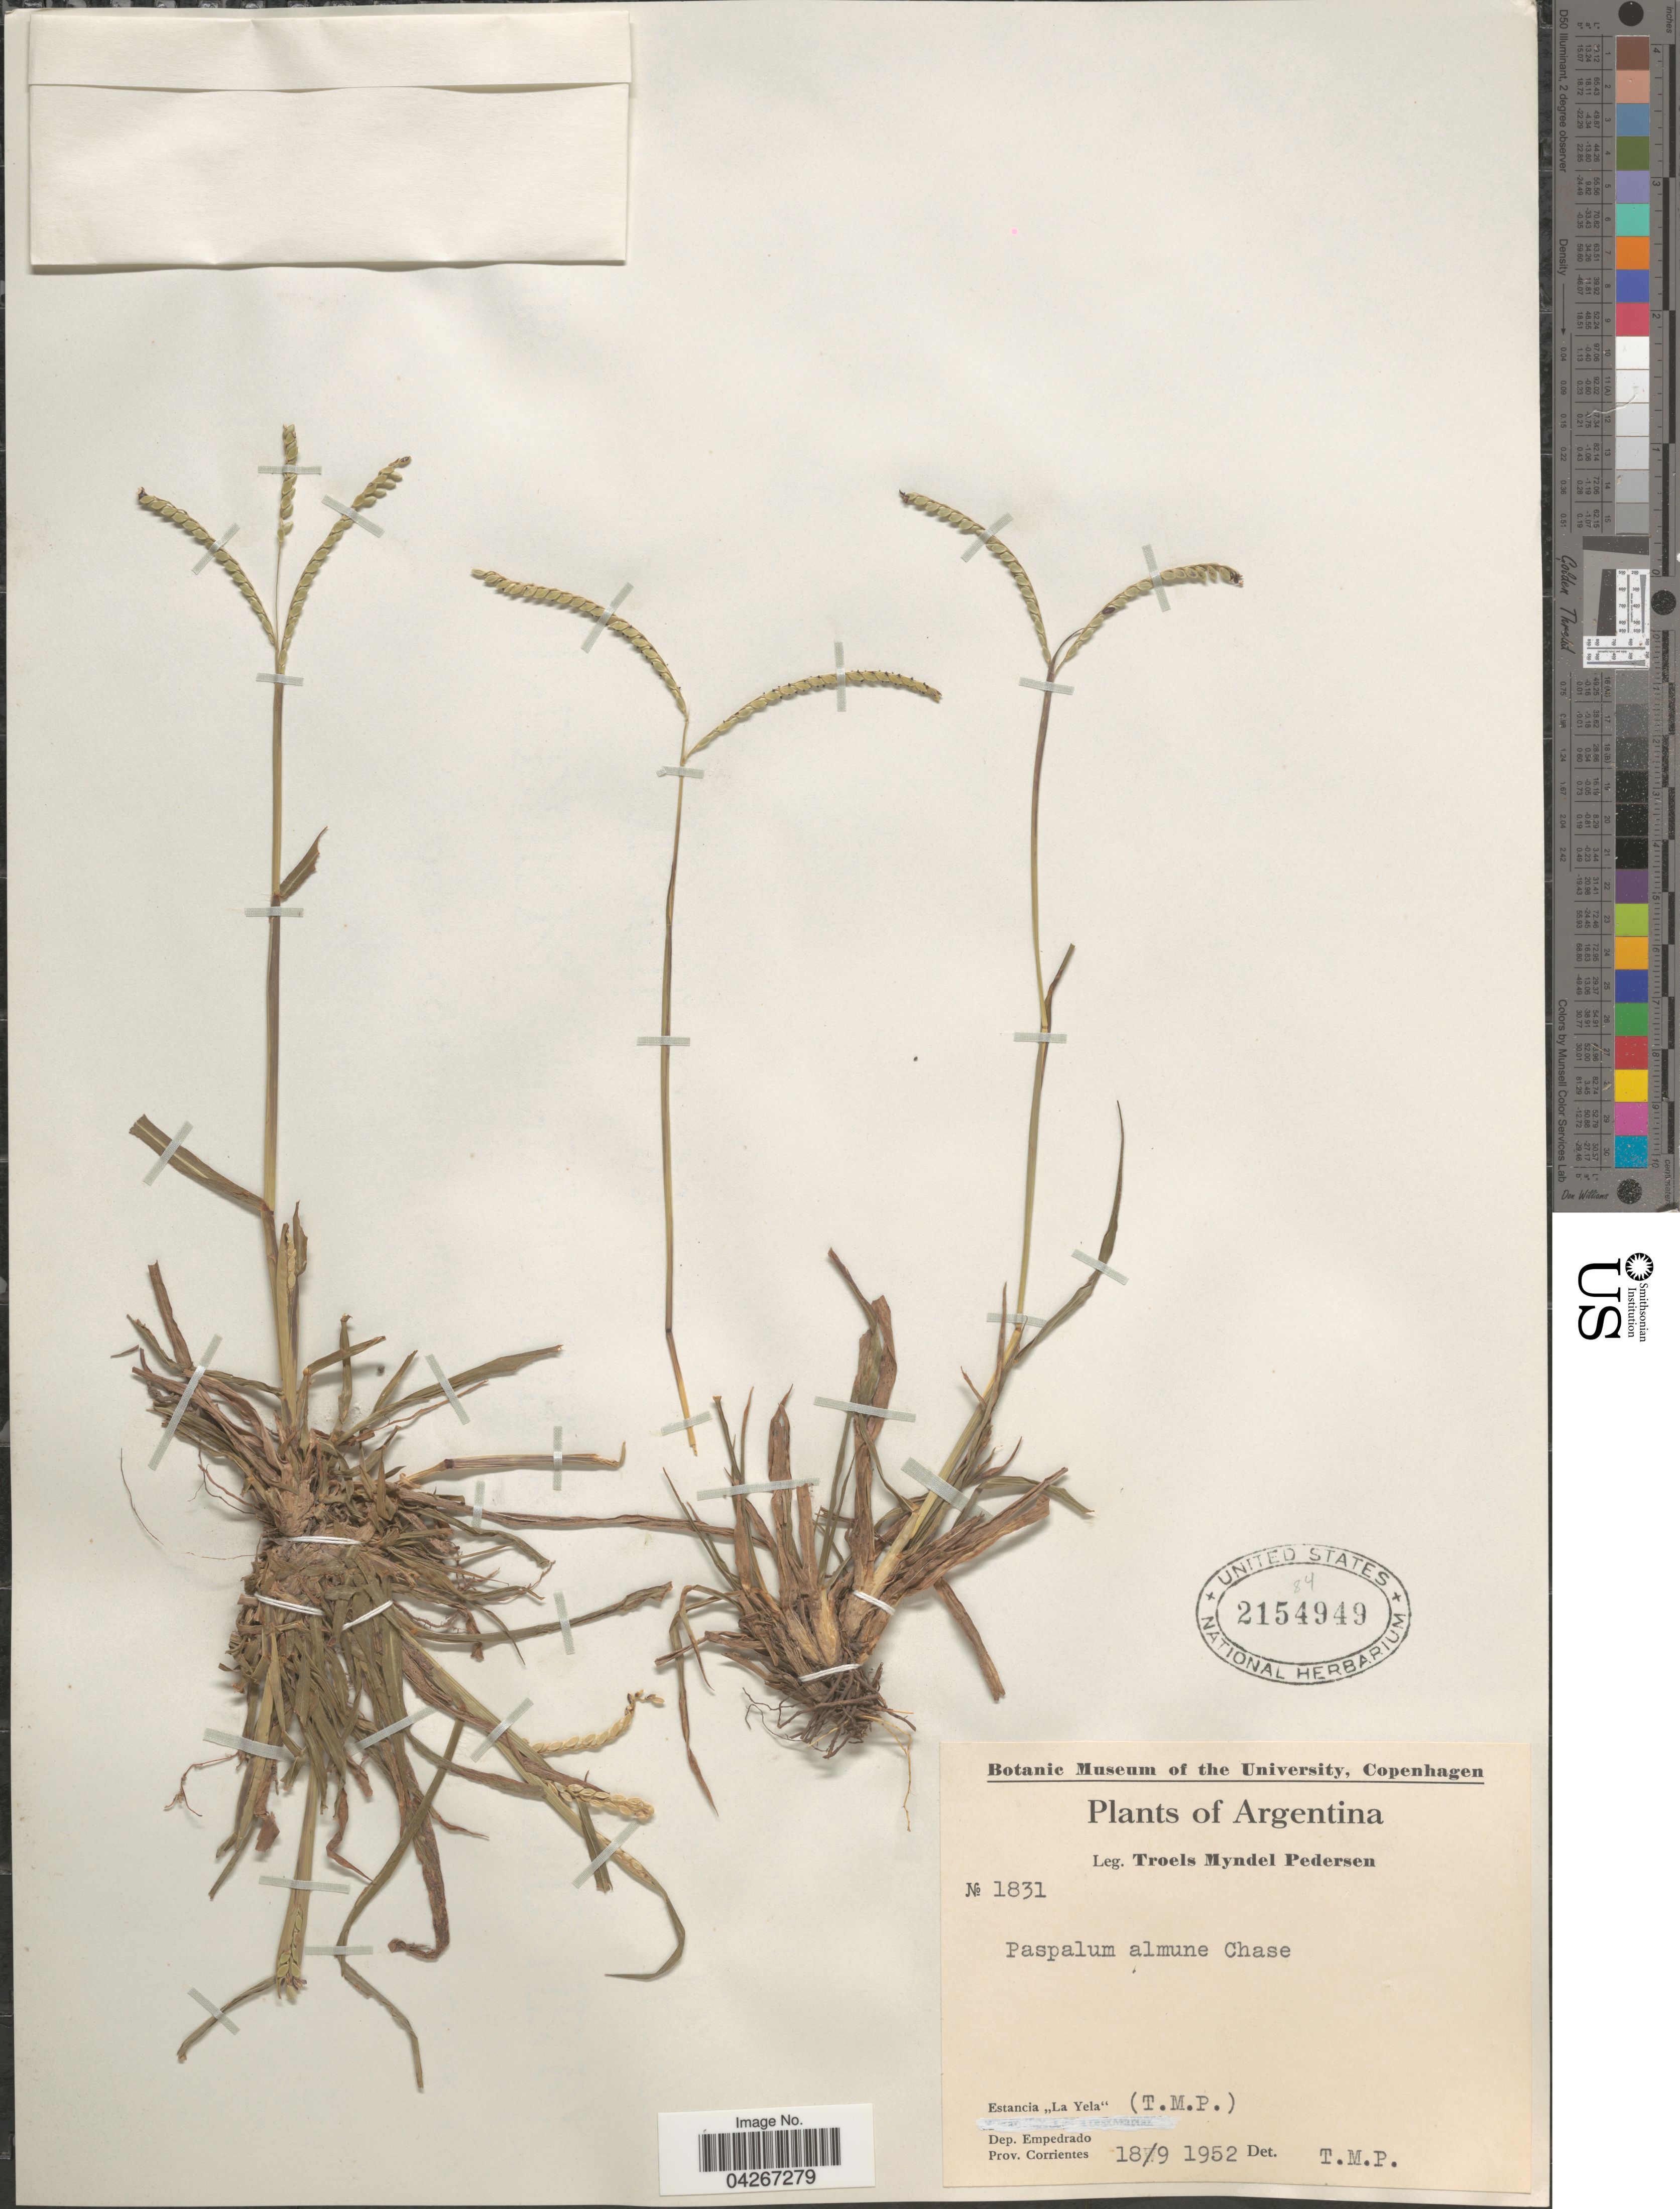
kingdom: Plantae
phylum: Tracheophyta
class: Liliopsida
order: Poales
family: Poaceae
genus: Paspalum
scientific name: Paspalum almum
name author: Chase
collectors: T. Pederson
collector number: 1831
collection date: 1952-09-18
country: Argentina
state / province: Corrientes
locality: Estancia "La Yela". Dep. Empedrado.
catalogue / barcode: US 2154949